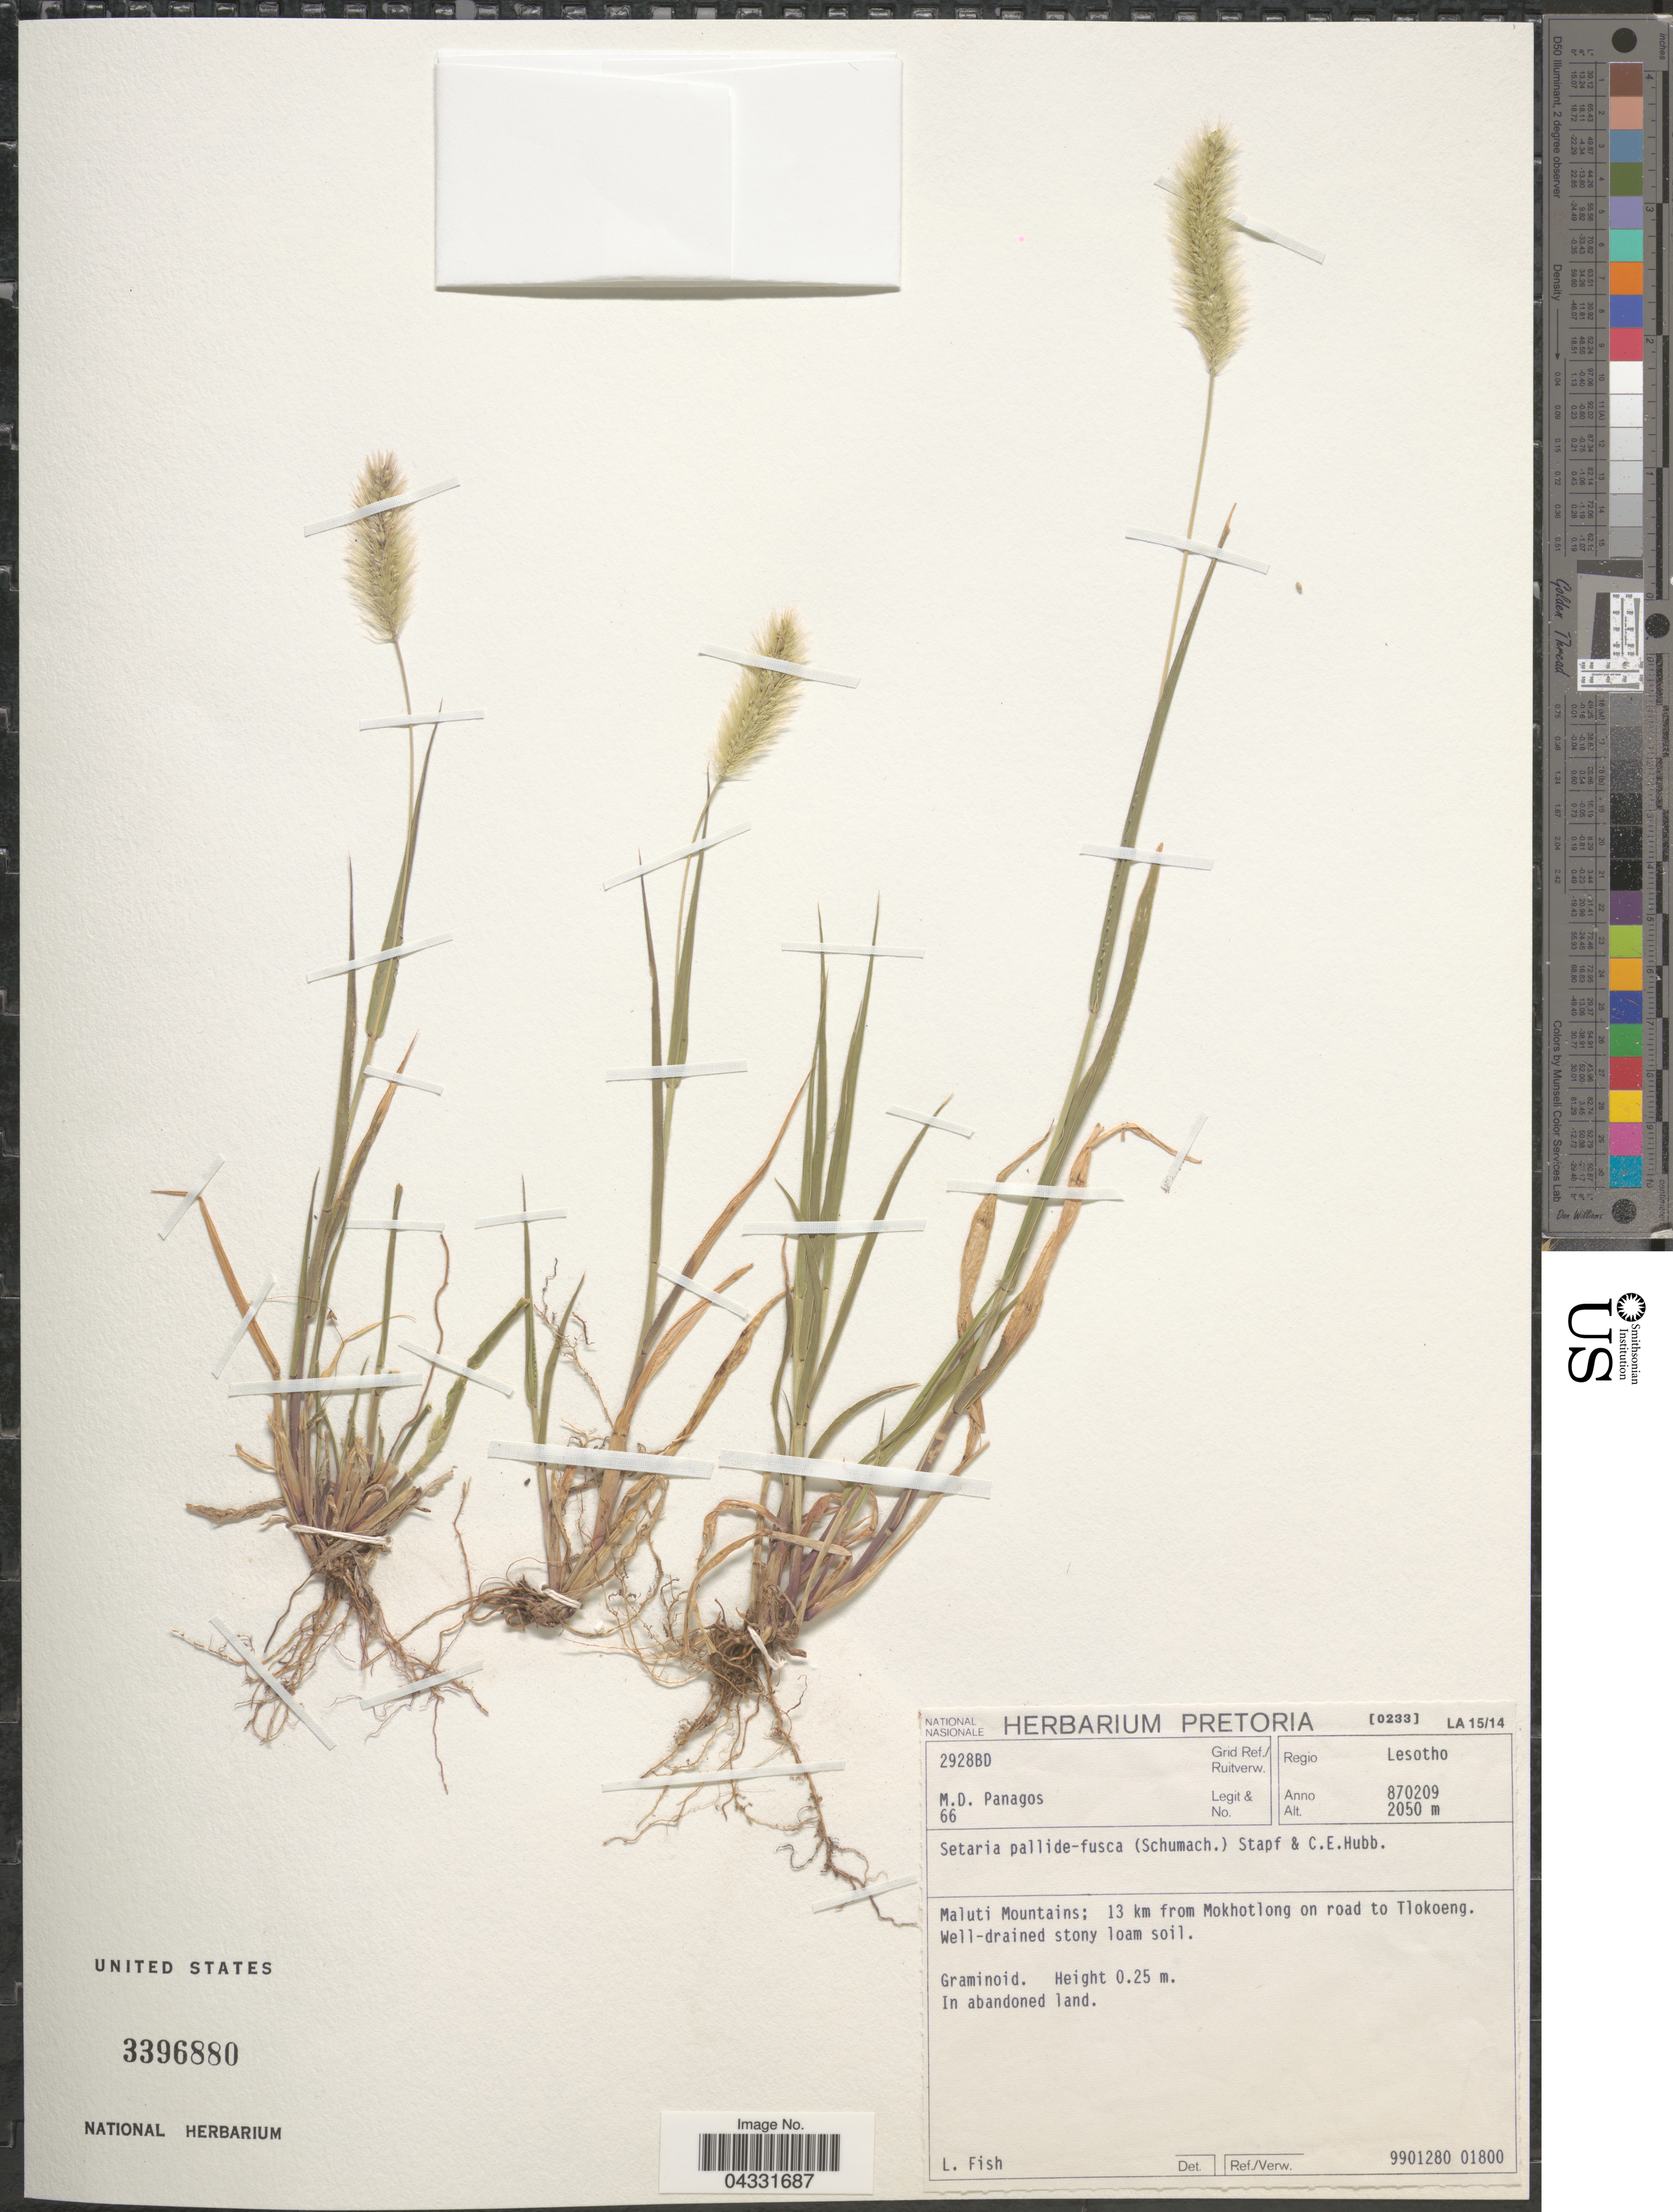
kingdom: Plantae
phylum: Tracheophyta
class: Liliopsida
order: Poales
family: Poaceae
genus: Setaria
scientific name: Setaria pallide-fusca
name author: (Schumach.) Stapf & C.E. Hubb.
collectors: M. Panagos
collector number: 66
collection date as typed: Transcribed d/m/y: 9/2/87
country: Lesotho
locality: Grid Ref./ Ruitverw. 2928BD. Regio Lesotho. Maluti Mountains; 13 km from Mokhotlong on road to Tlokoeng.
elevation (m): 2050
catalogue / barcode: US 3396880